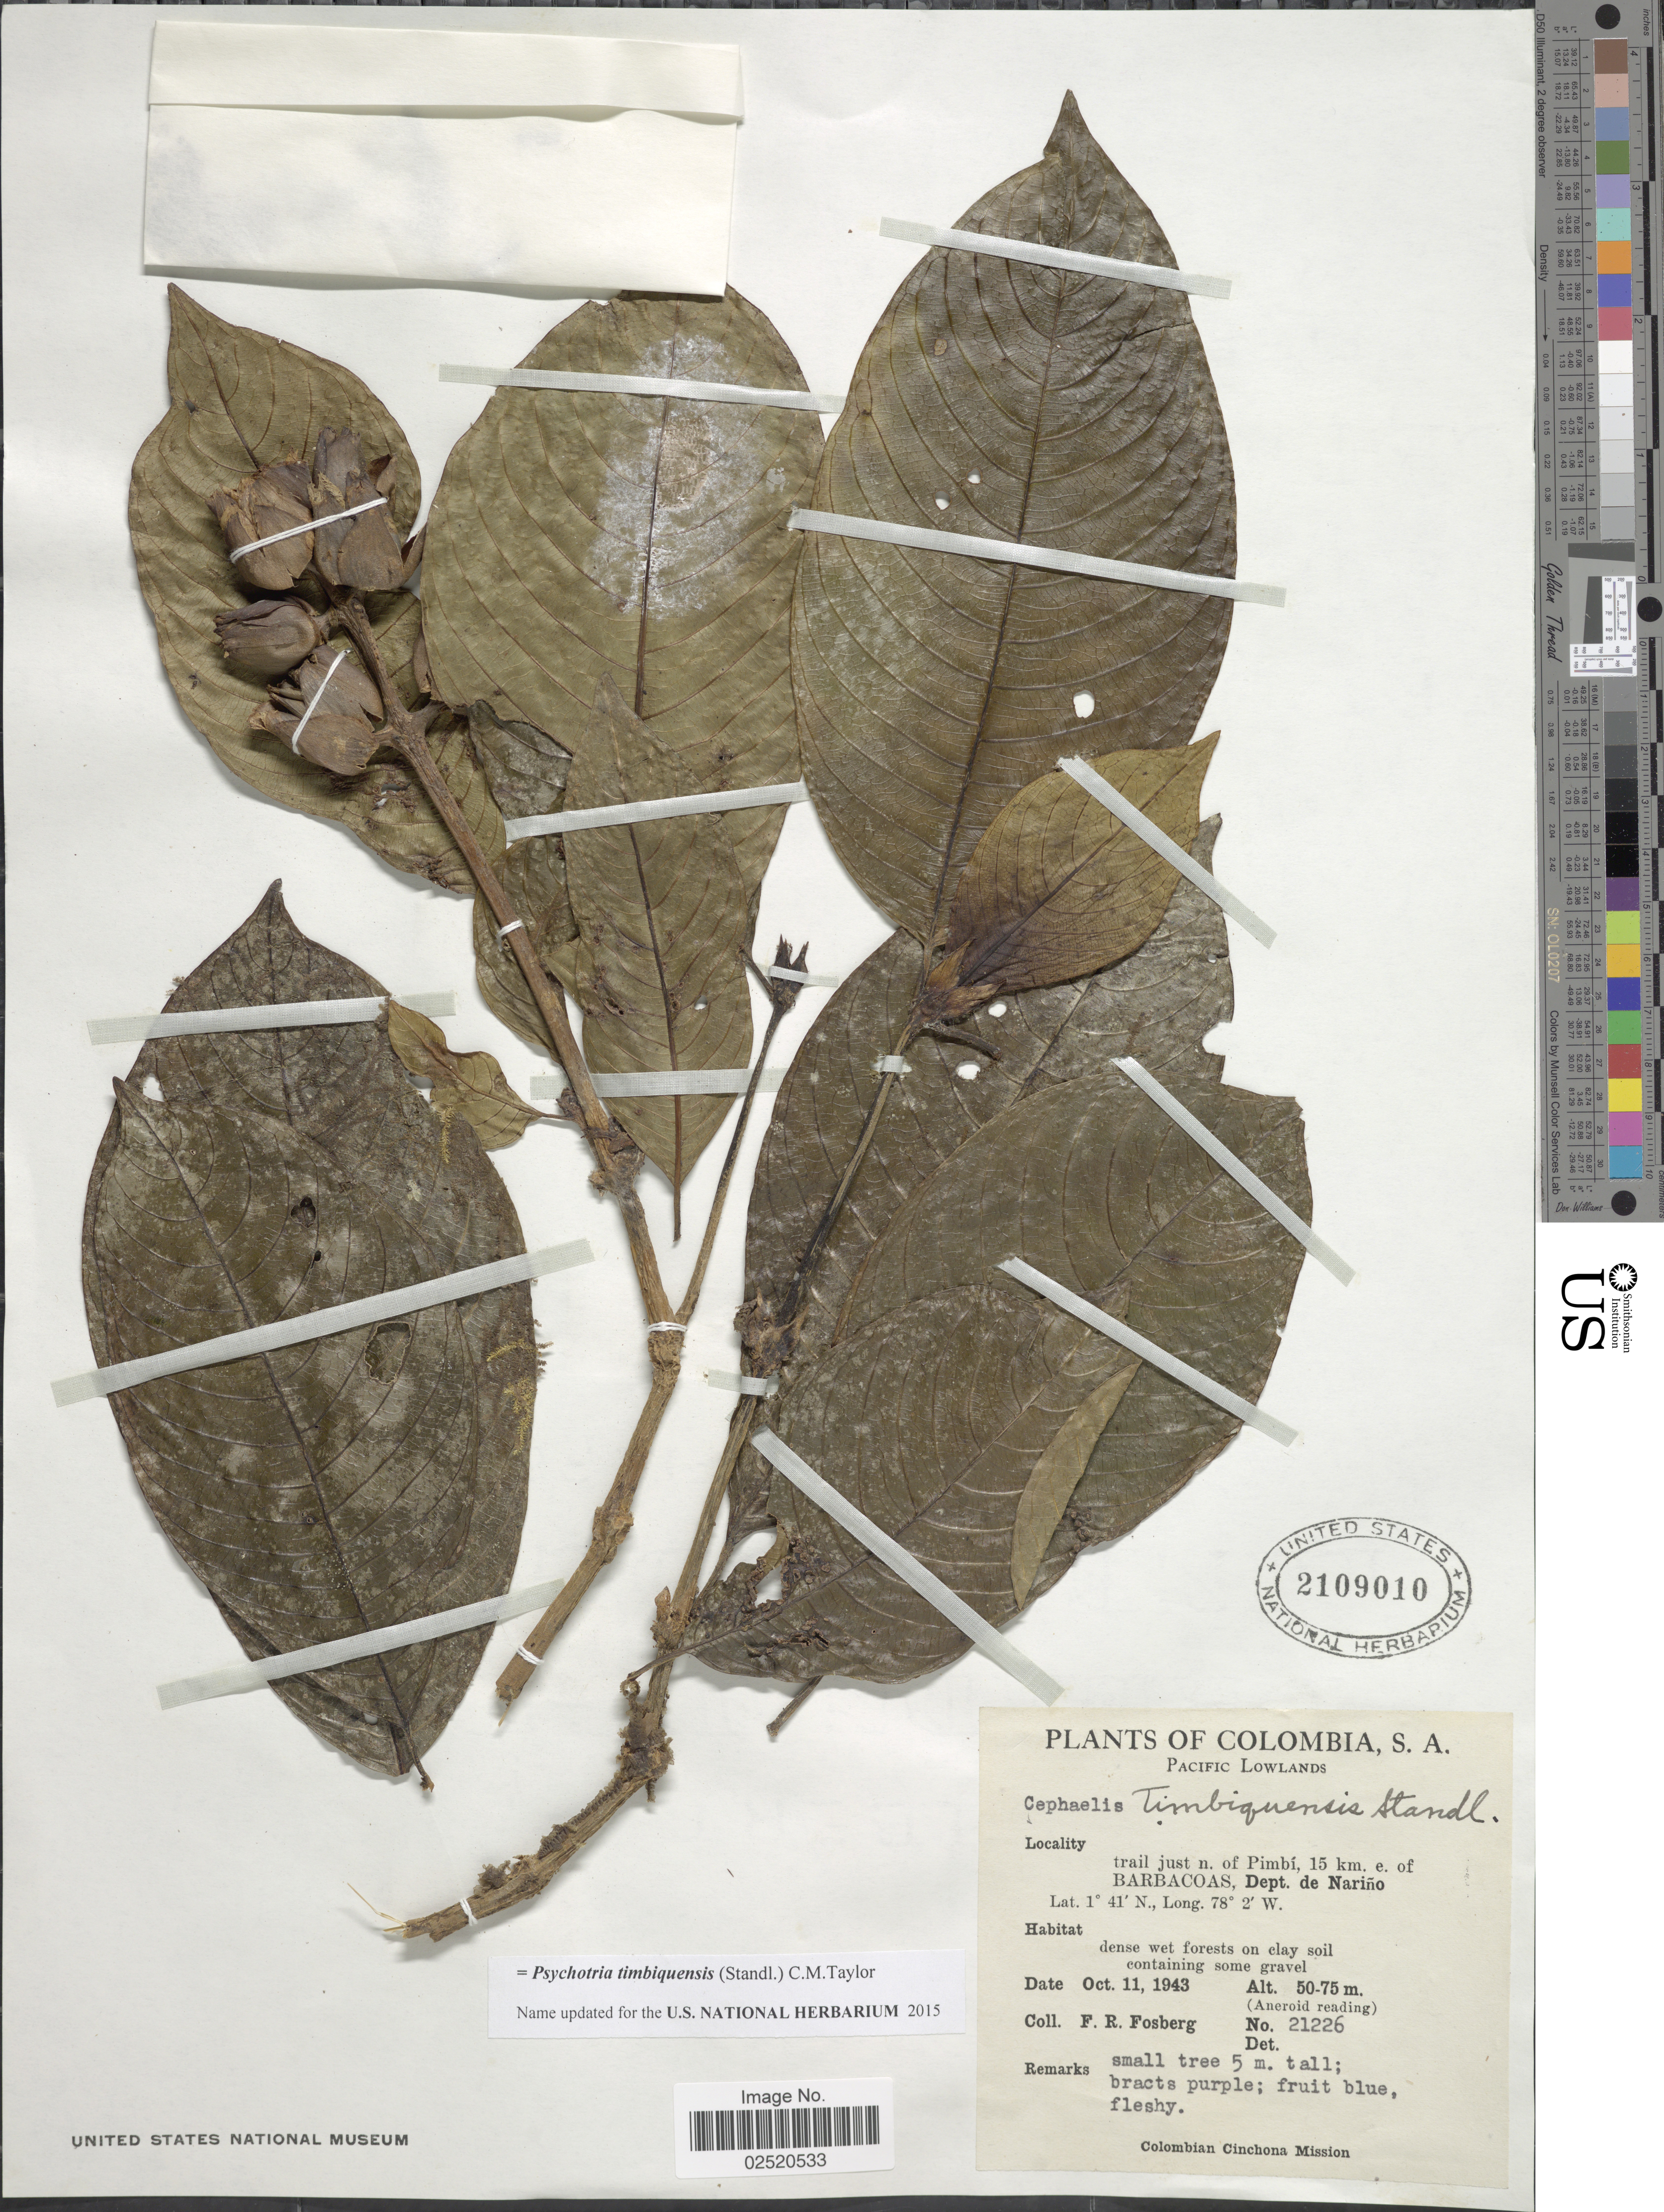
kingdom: Plantae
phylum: Tracheophyta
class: Magnoliopsida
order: Gentianales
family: Rubiaceae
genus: Psychotria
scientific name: Psychotria timbiquensis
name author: (Standl.) C.M. Taylor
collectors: F. R. Fosberg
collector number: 21226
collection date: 1943-10-11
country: Colombia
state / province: Nariño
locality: Pacific Lowlands. trail just n. of Pimbí, 15 km. e. of Barbacoas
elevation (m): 50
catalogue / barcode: US 2109010